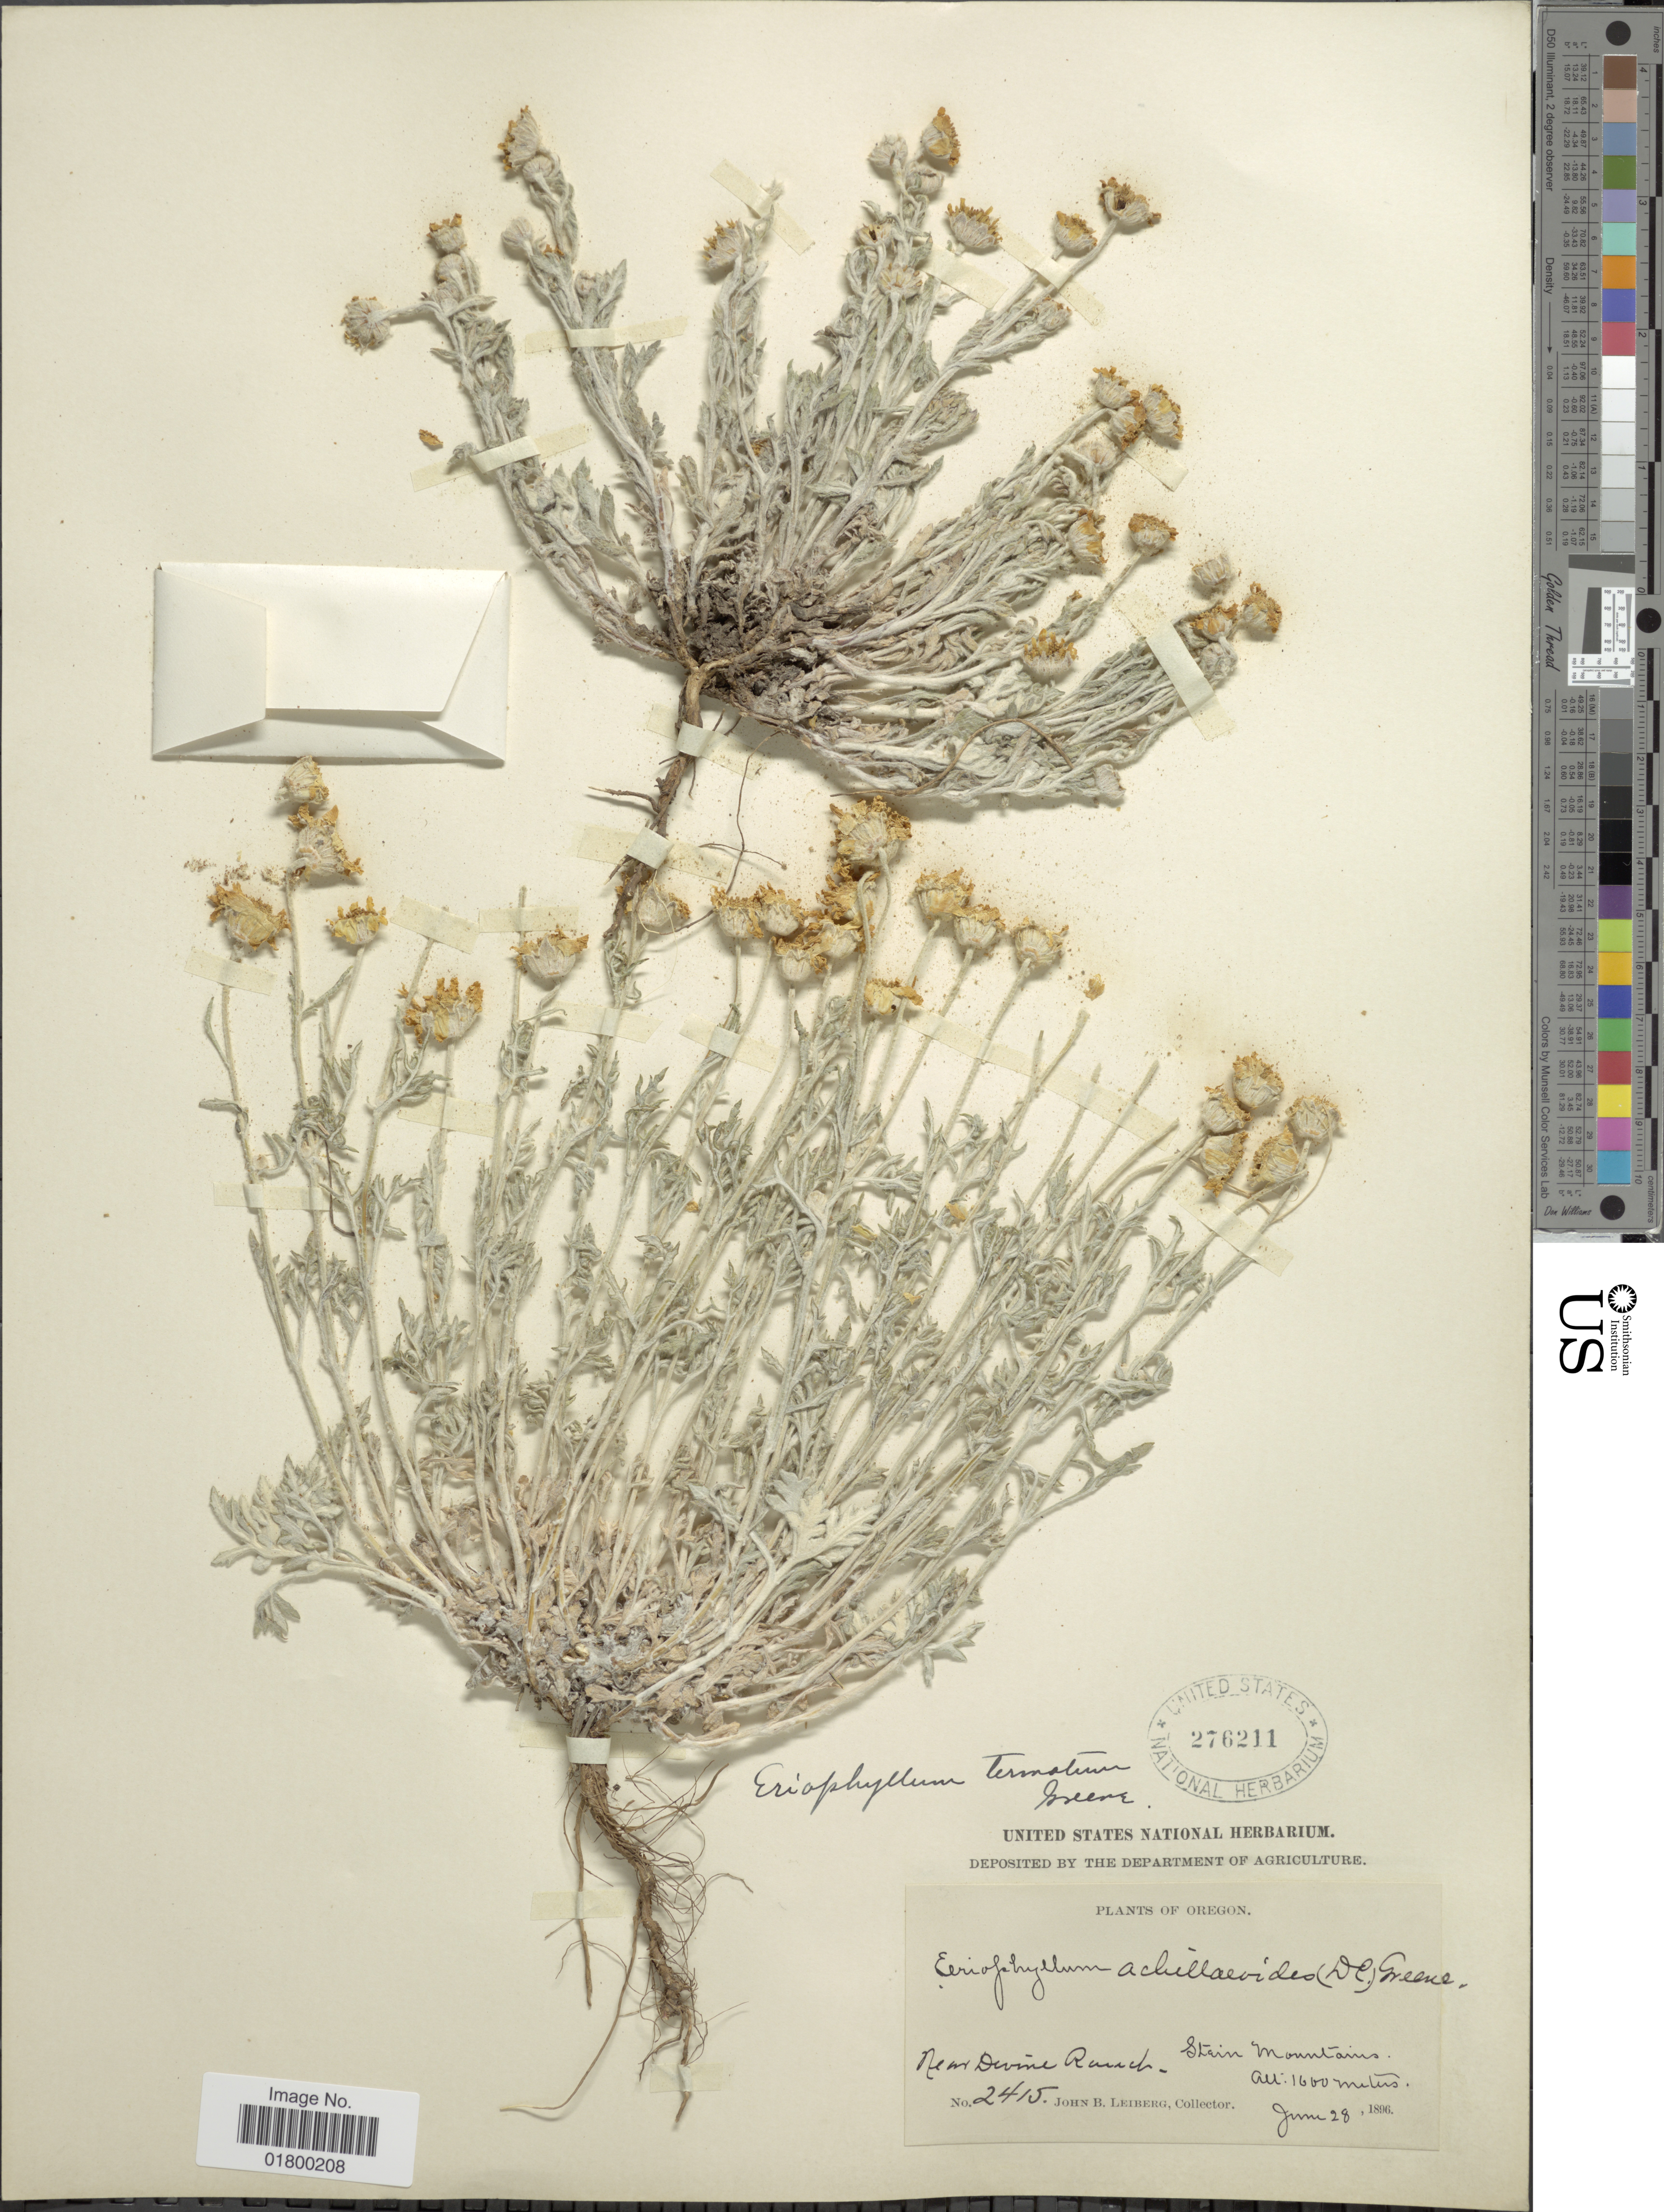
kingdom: Plantae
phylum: Tracheophyta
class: Magnoliopsida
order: Asterales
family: Asteraceae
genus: Eriophyllum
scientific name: Eriophyllum lanatum var. achillioides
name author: (DC.) Jeps.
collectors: J. B. Leiberg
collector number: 2415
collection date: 1896-06-28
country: United States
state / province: Oregon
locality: New Devine Ranch, Stain Mountains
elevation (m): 1600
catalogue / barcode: US 276211